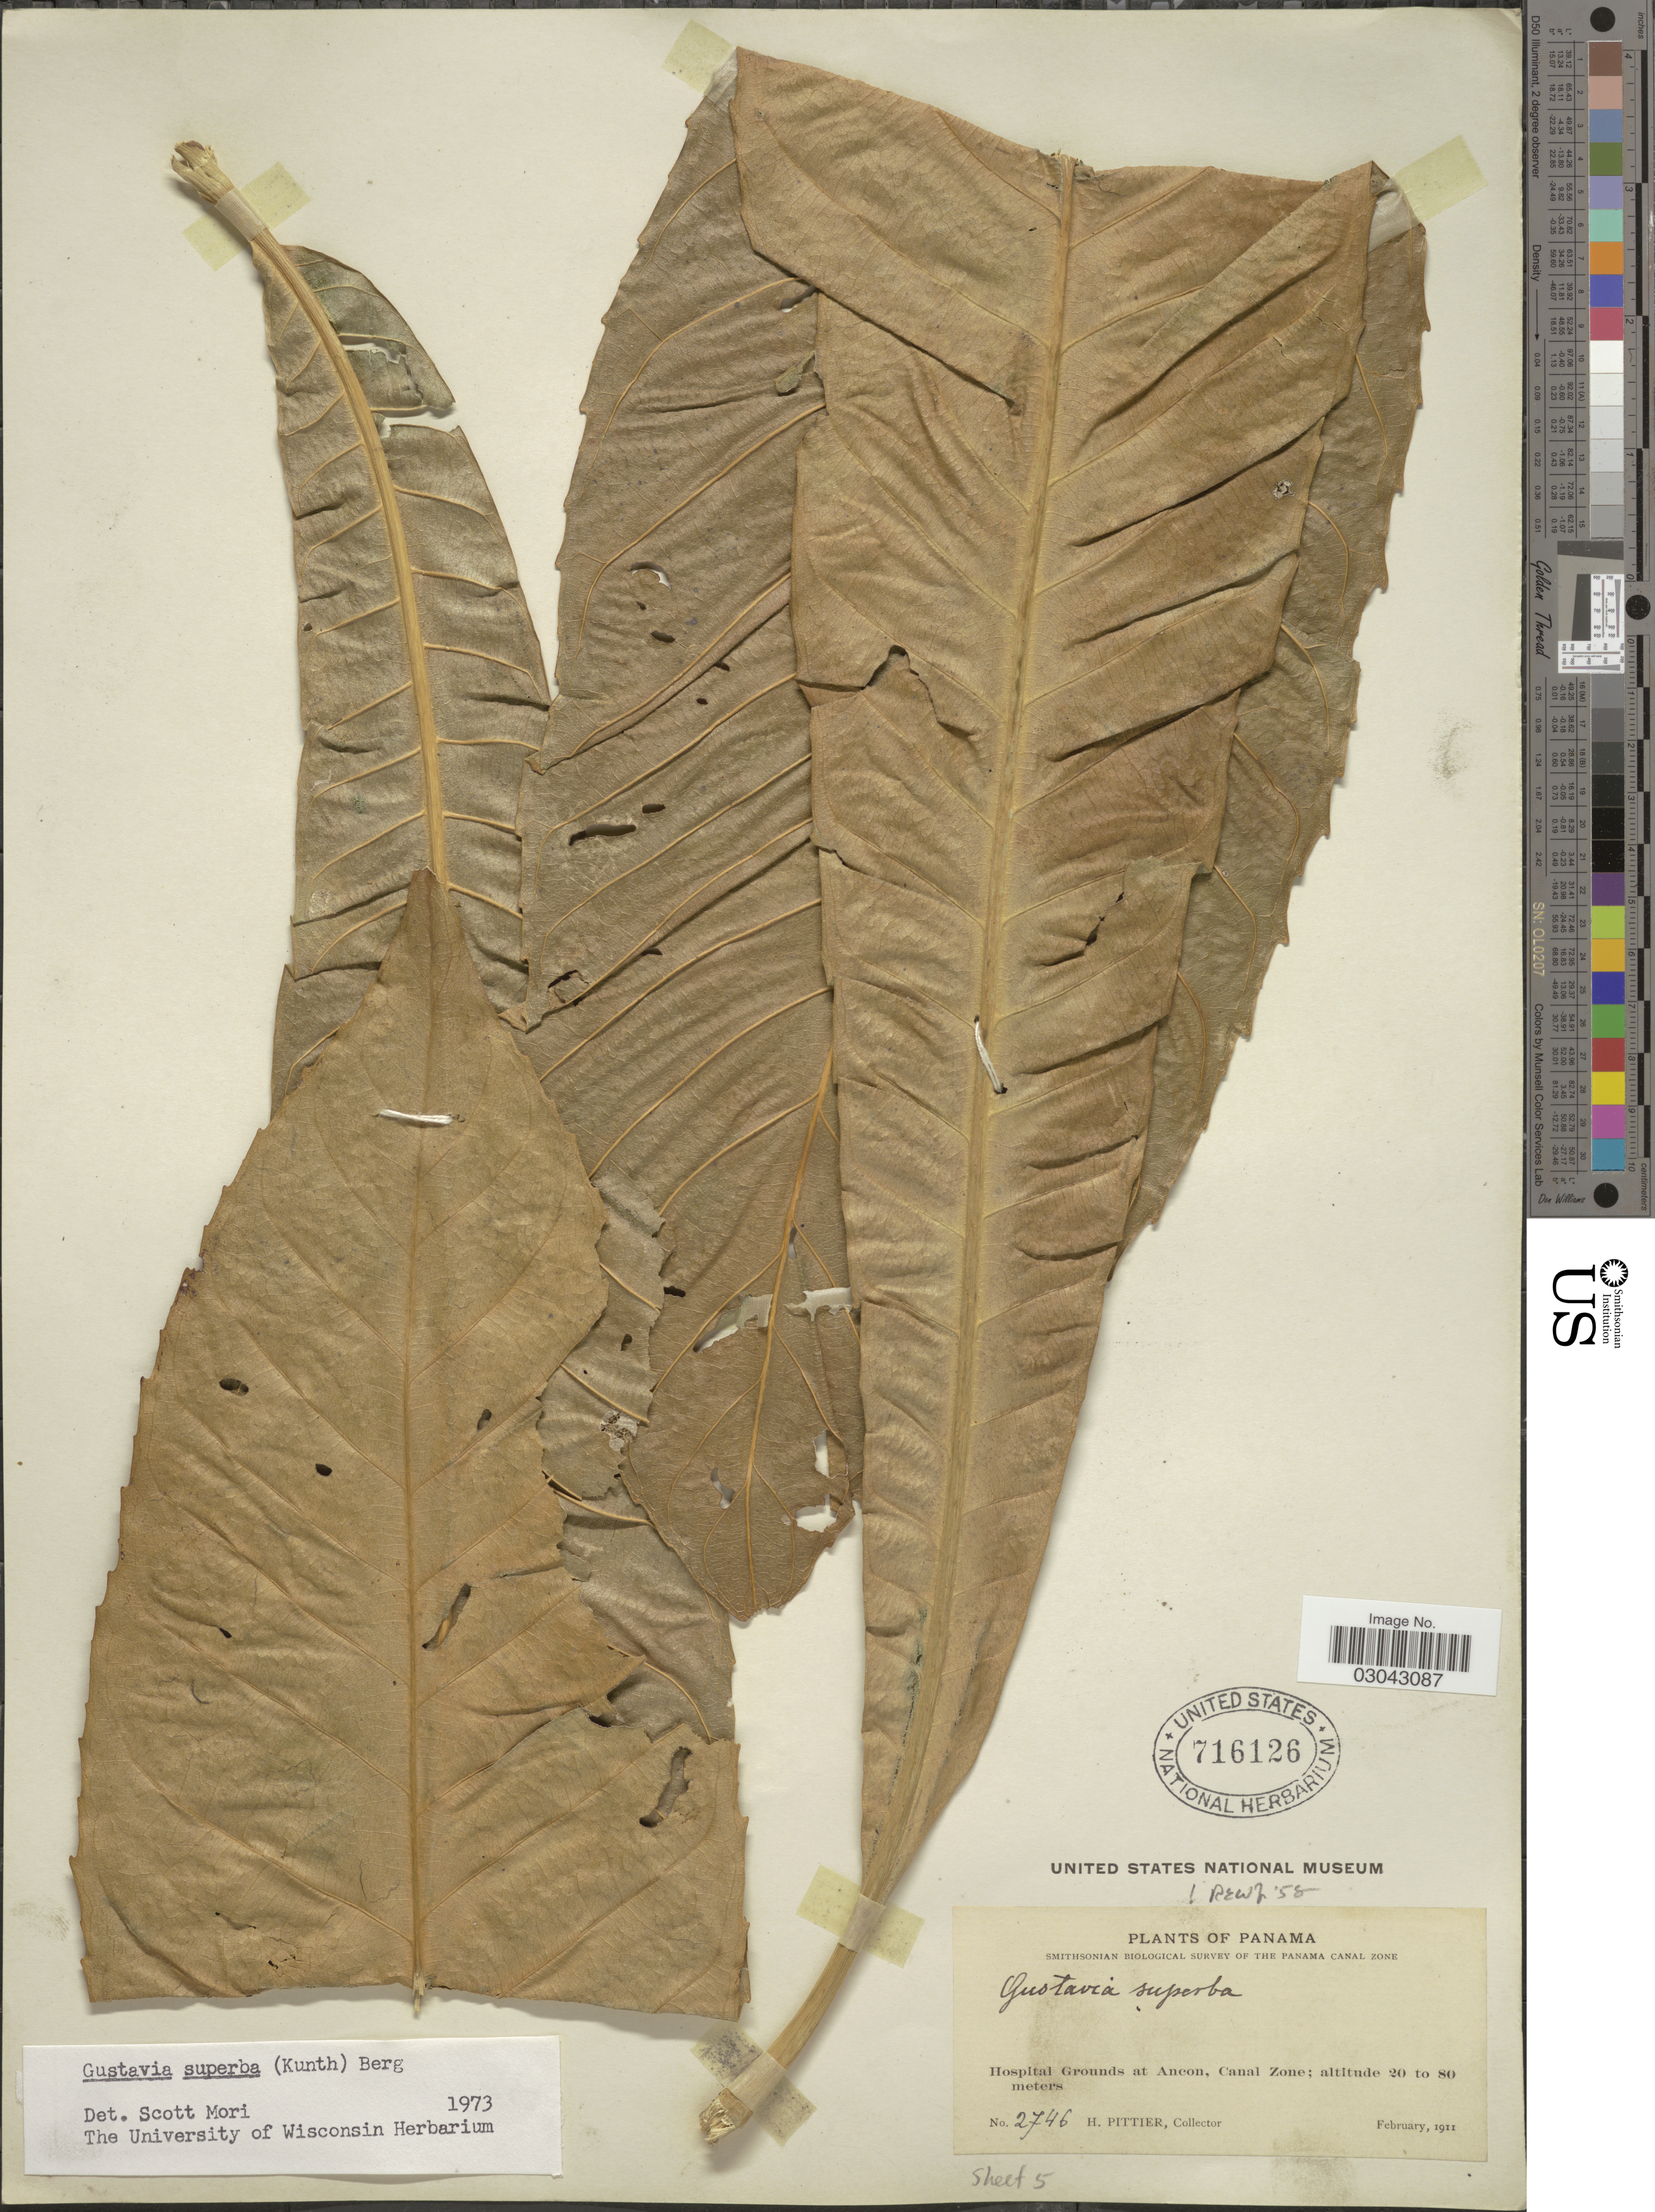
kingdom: Plantae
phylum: Tracheophyta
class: Magnoliopsida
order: Ericales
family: Lecythidaceae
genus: Gustavia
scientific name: Gustavia superba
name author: (Kunth) O. Berg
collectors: H. F. Pittier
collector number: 2746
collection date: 1911-02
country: Panama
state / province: Colón / Panamá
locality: Hospital Grounds at Ancon, Canal Zone.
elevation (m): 20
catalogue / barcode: US 716126